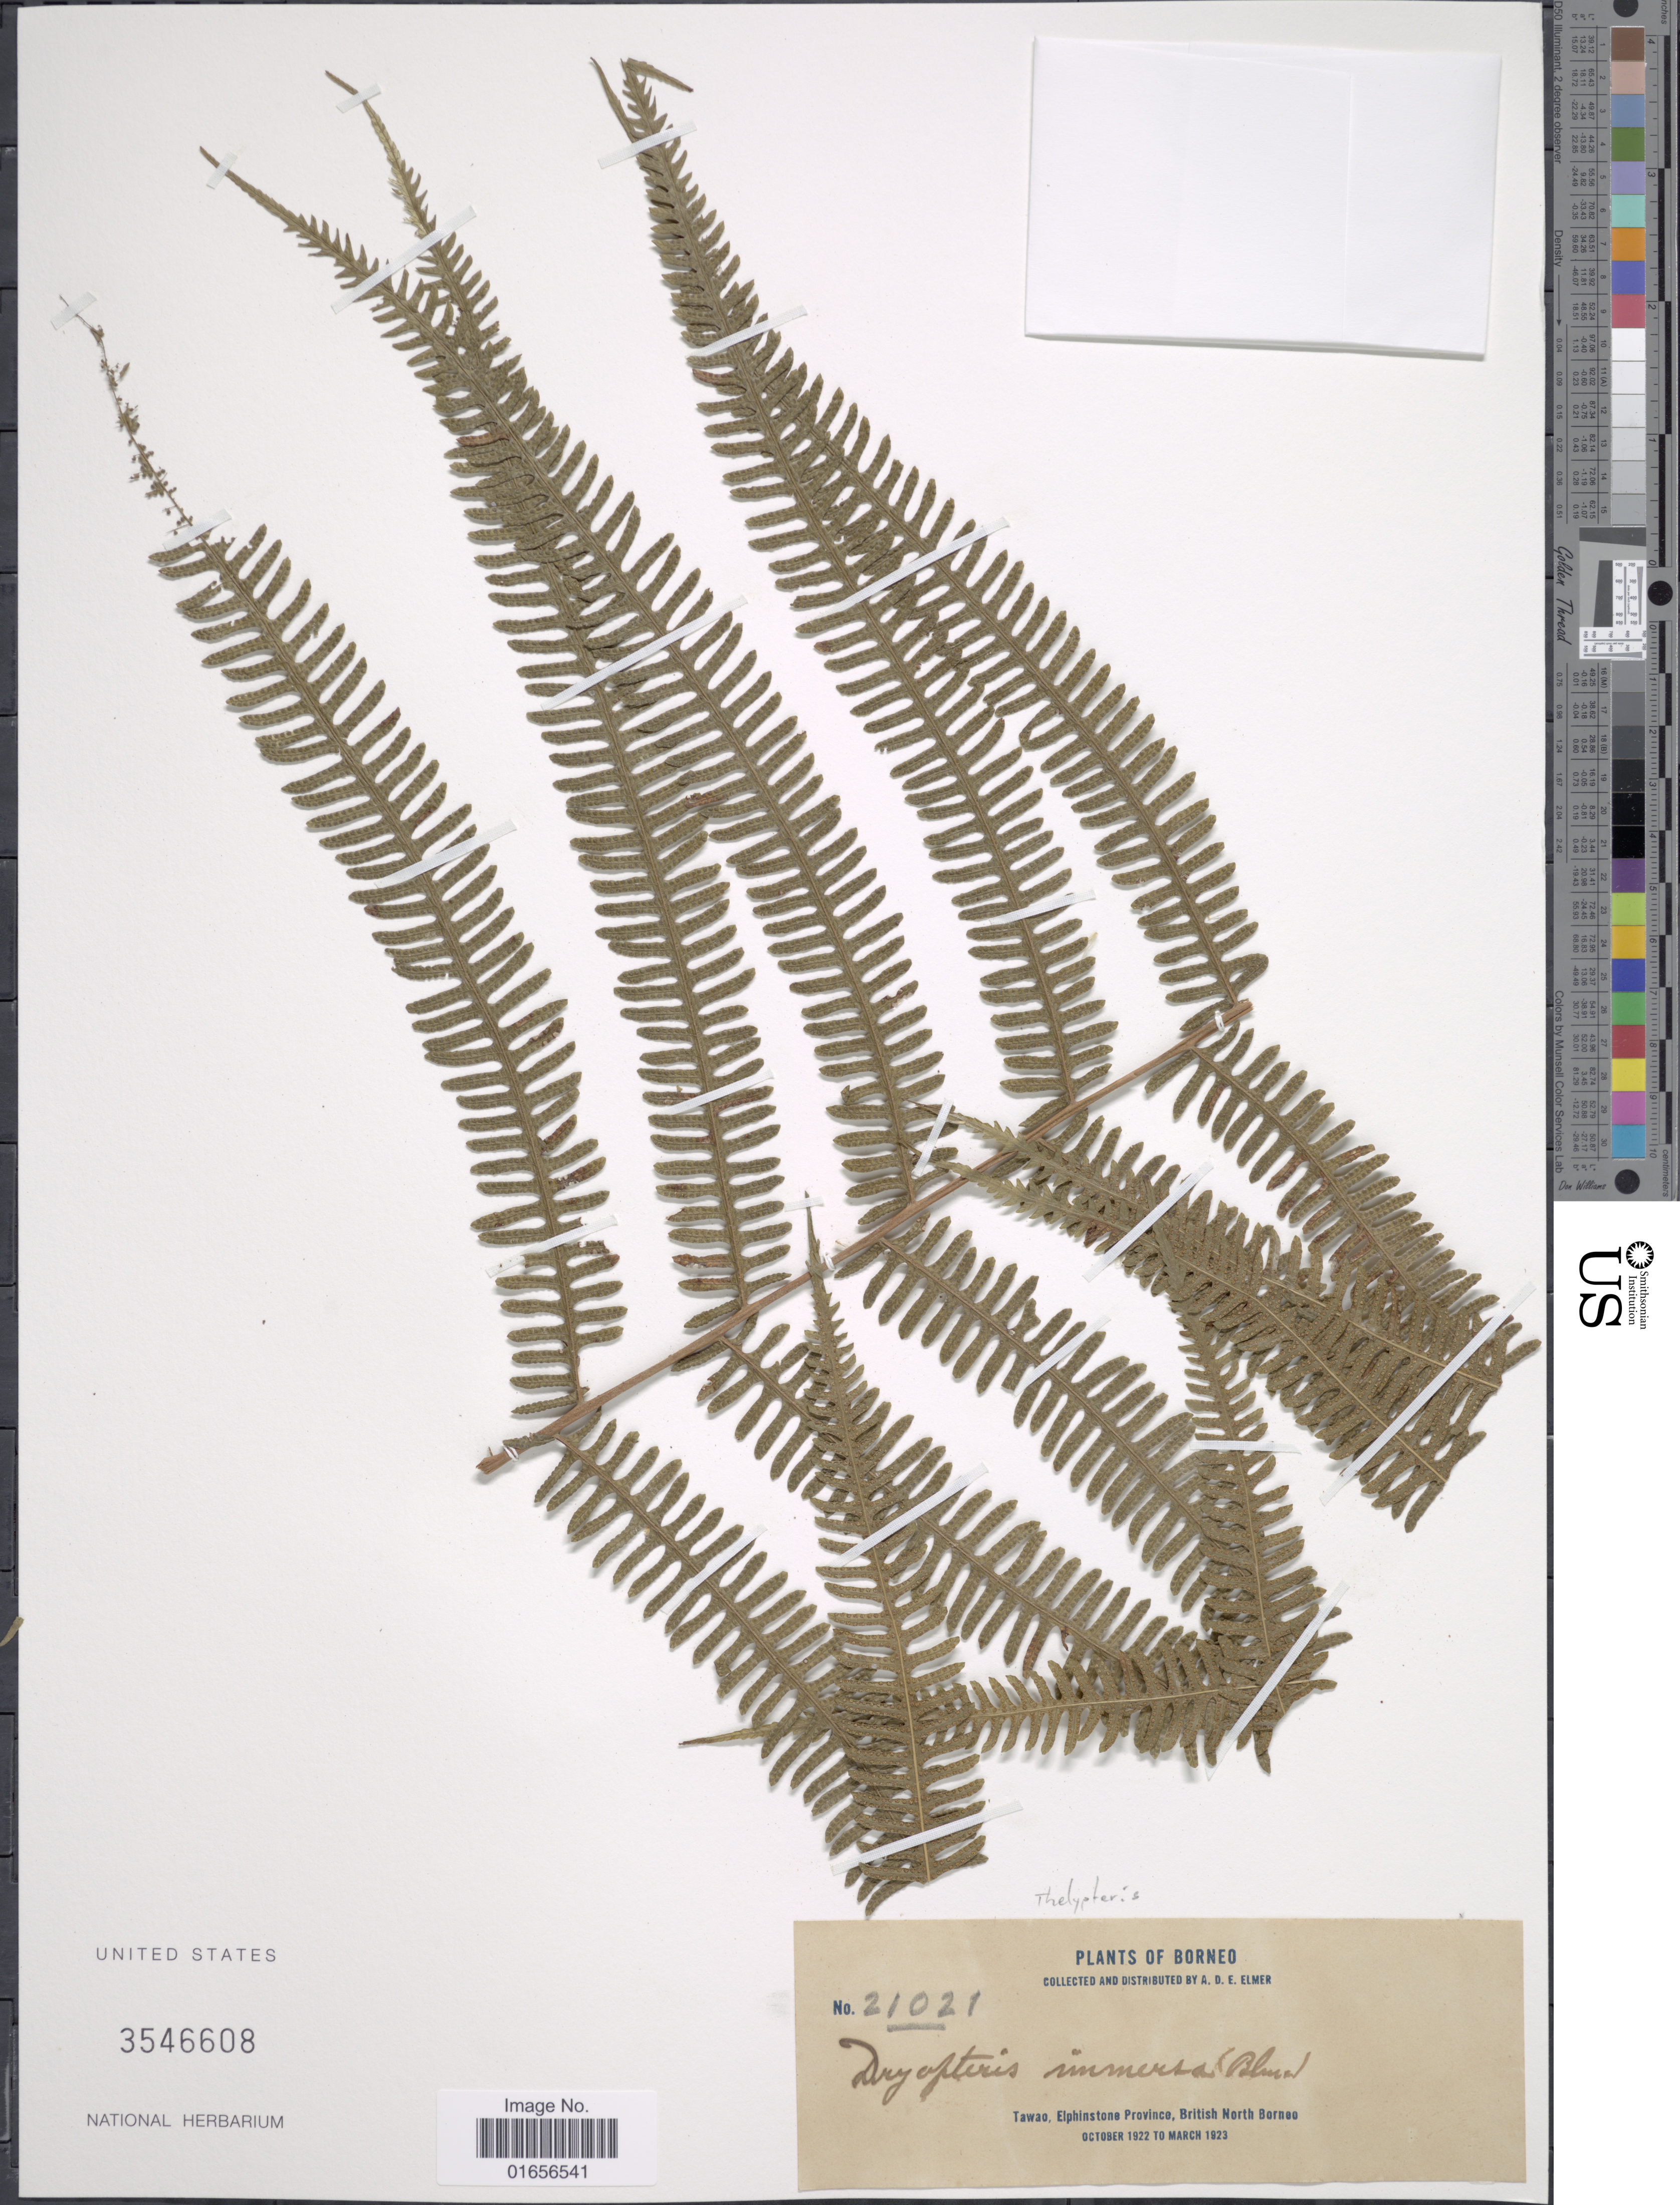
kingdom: Plantae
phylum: Tracheophyta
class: Polypodiopsida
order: Polypodiales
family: Thelypteridaceae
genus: Amphineuron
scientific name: Amphineuron immersum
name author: (Blume) Holttum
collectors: A. D. E. Elmer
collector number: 21021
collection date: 1922-10/1923-03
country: Malaysia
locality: Borneo, Tawao, Elphinstone Province, British North Borneo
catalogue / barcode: US 3546608